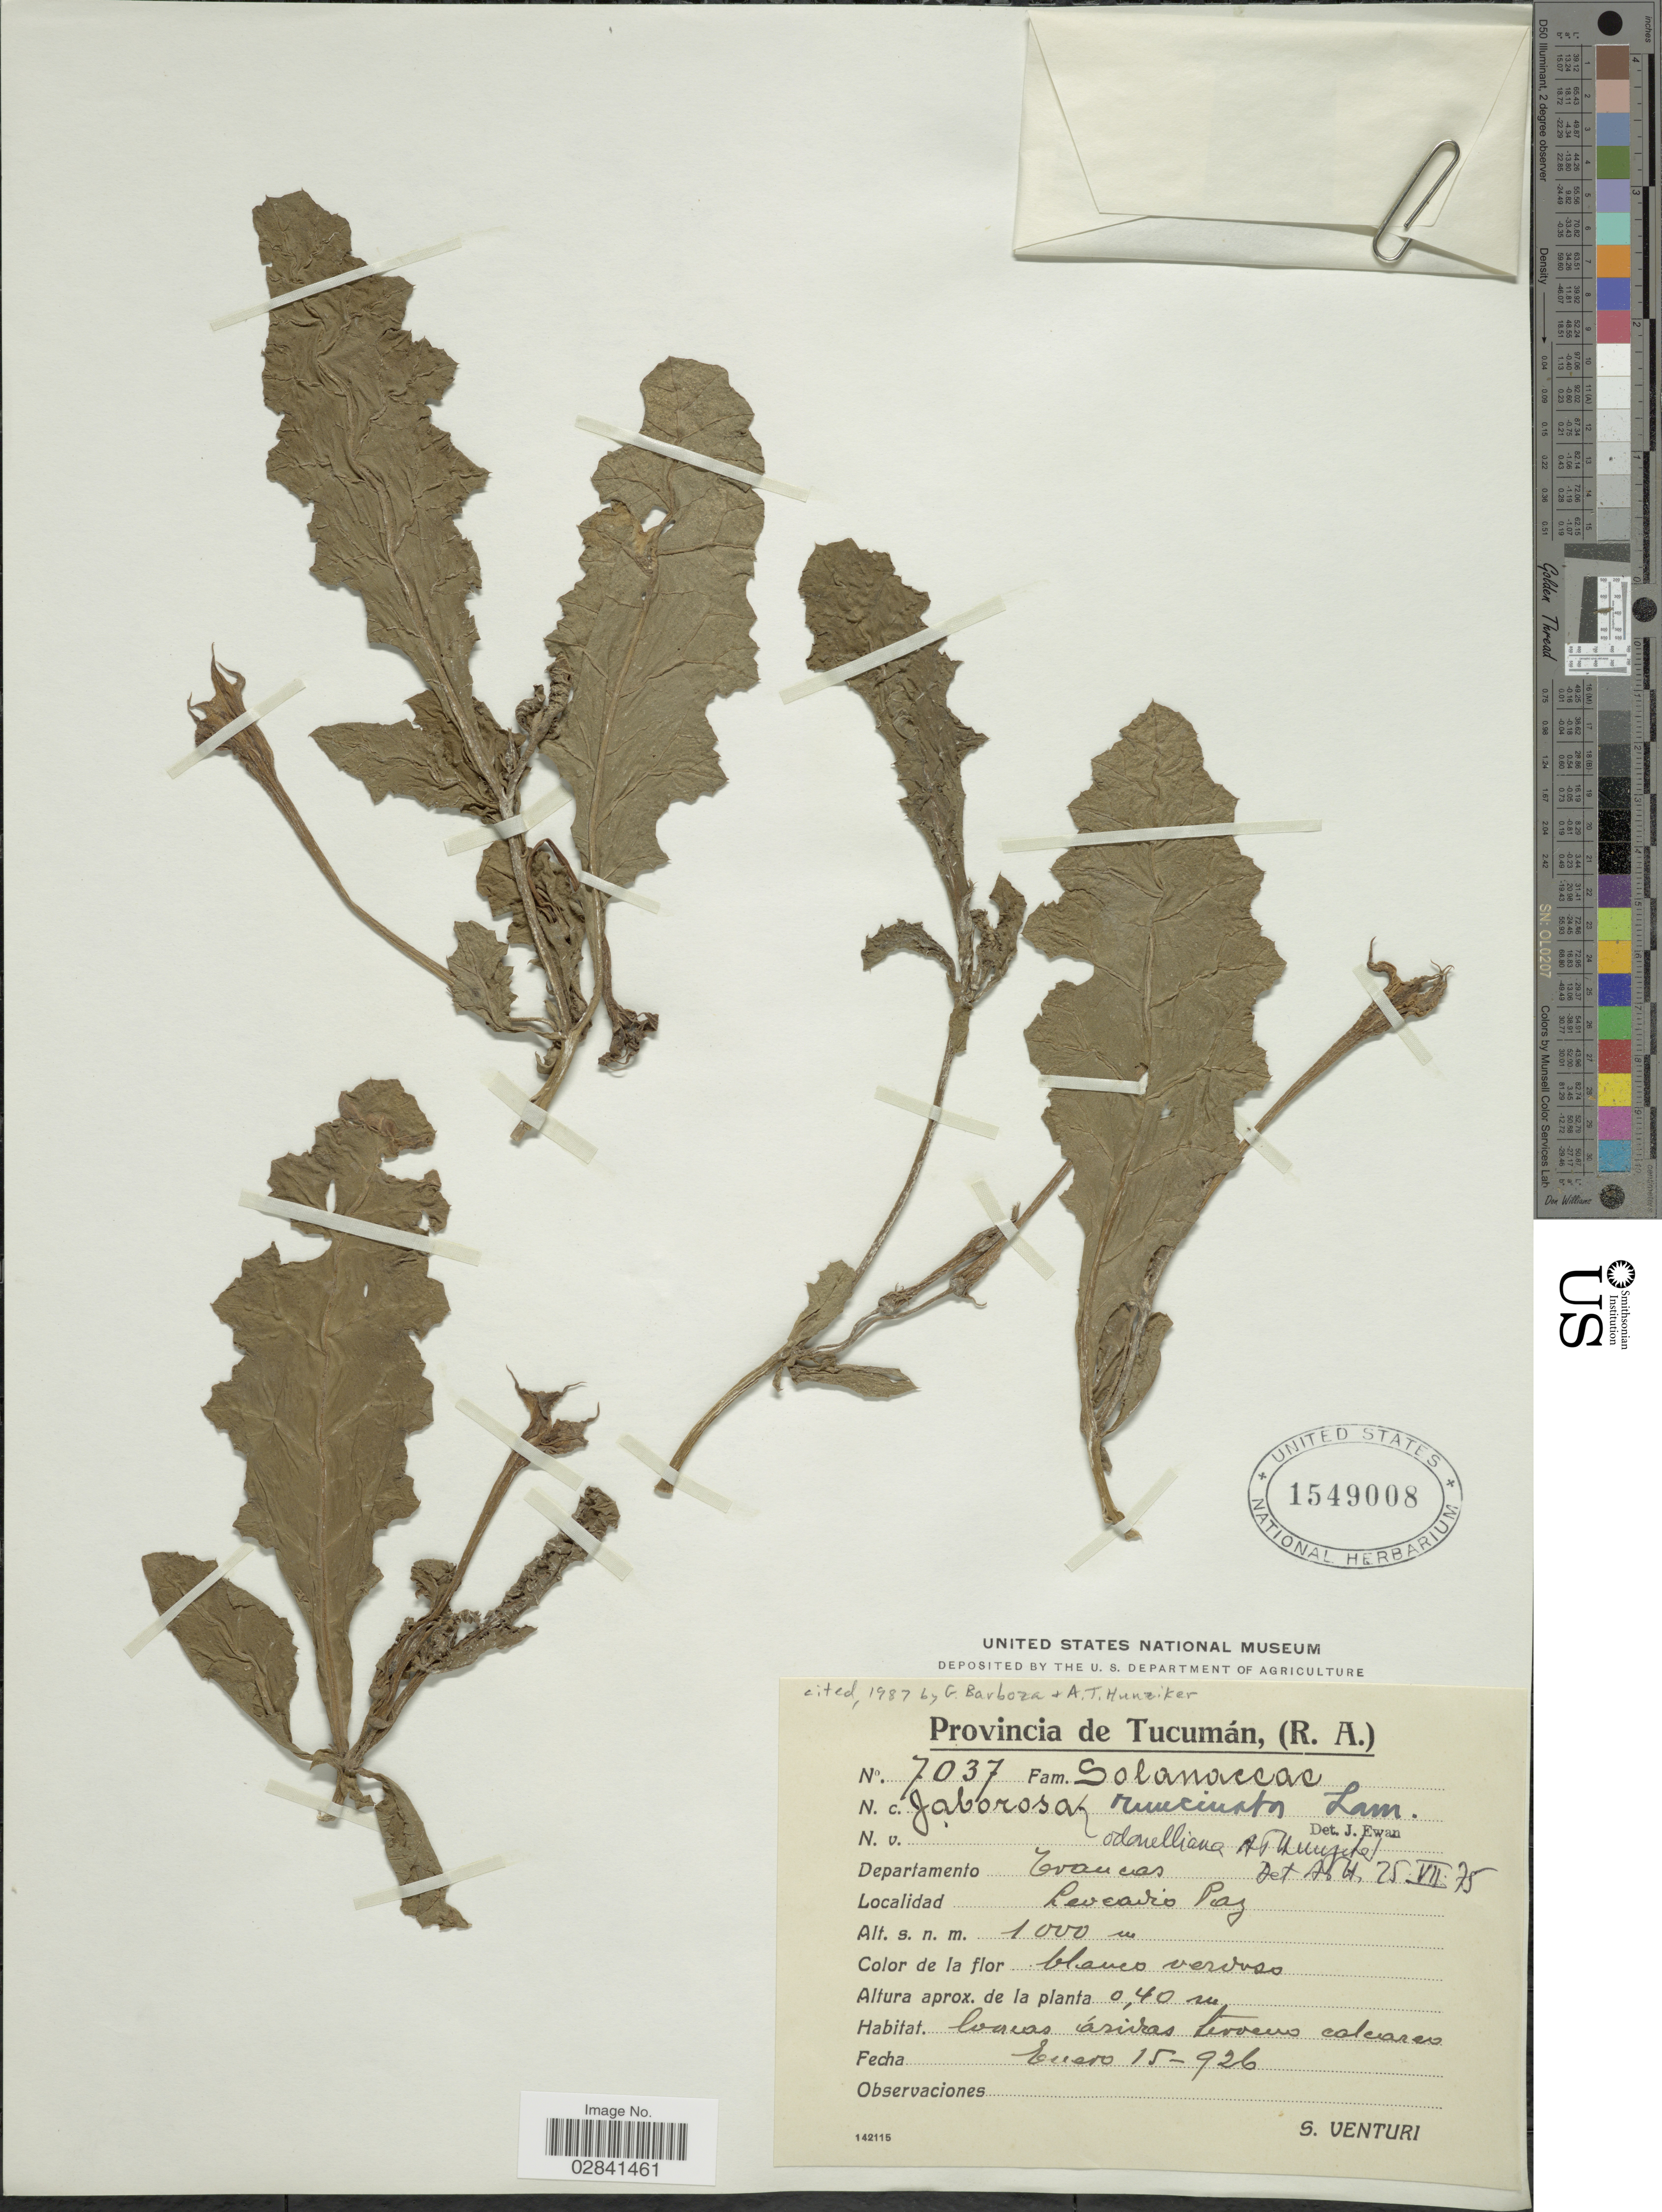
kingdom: Plantae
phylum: Tracheophyta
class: Magnoliopsida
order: Solanales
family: Solanaceae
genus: Jaborosa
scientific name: Jaborosa odonelliana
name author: Hunz.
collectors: S. Venturi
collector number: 7037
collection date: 1926-01-15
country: Argentina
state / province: Tucuman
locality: Departamento Trancas. Leveadio Paz.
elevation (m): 1000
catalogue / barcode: US 1549008